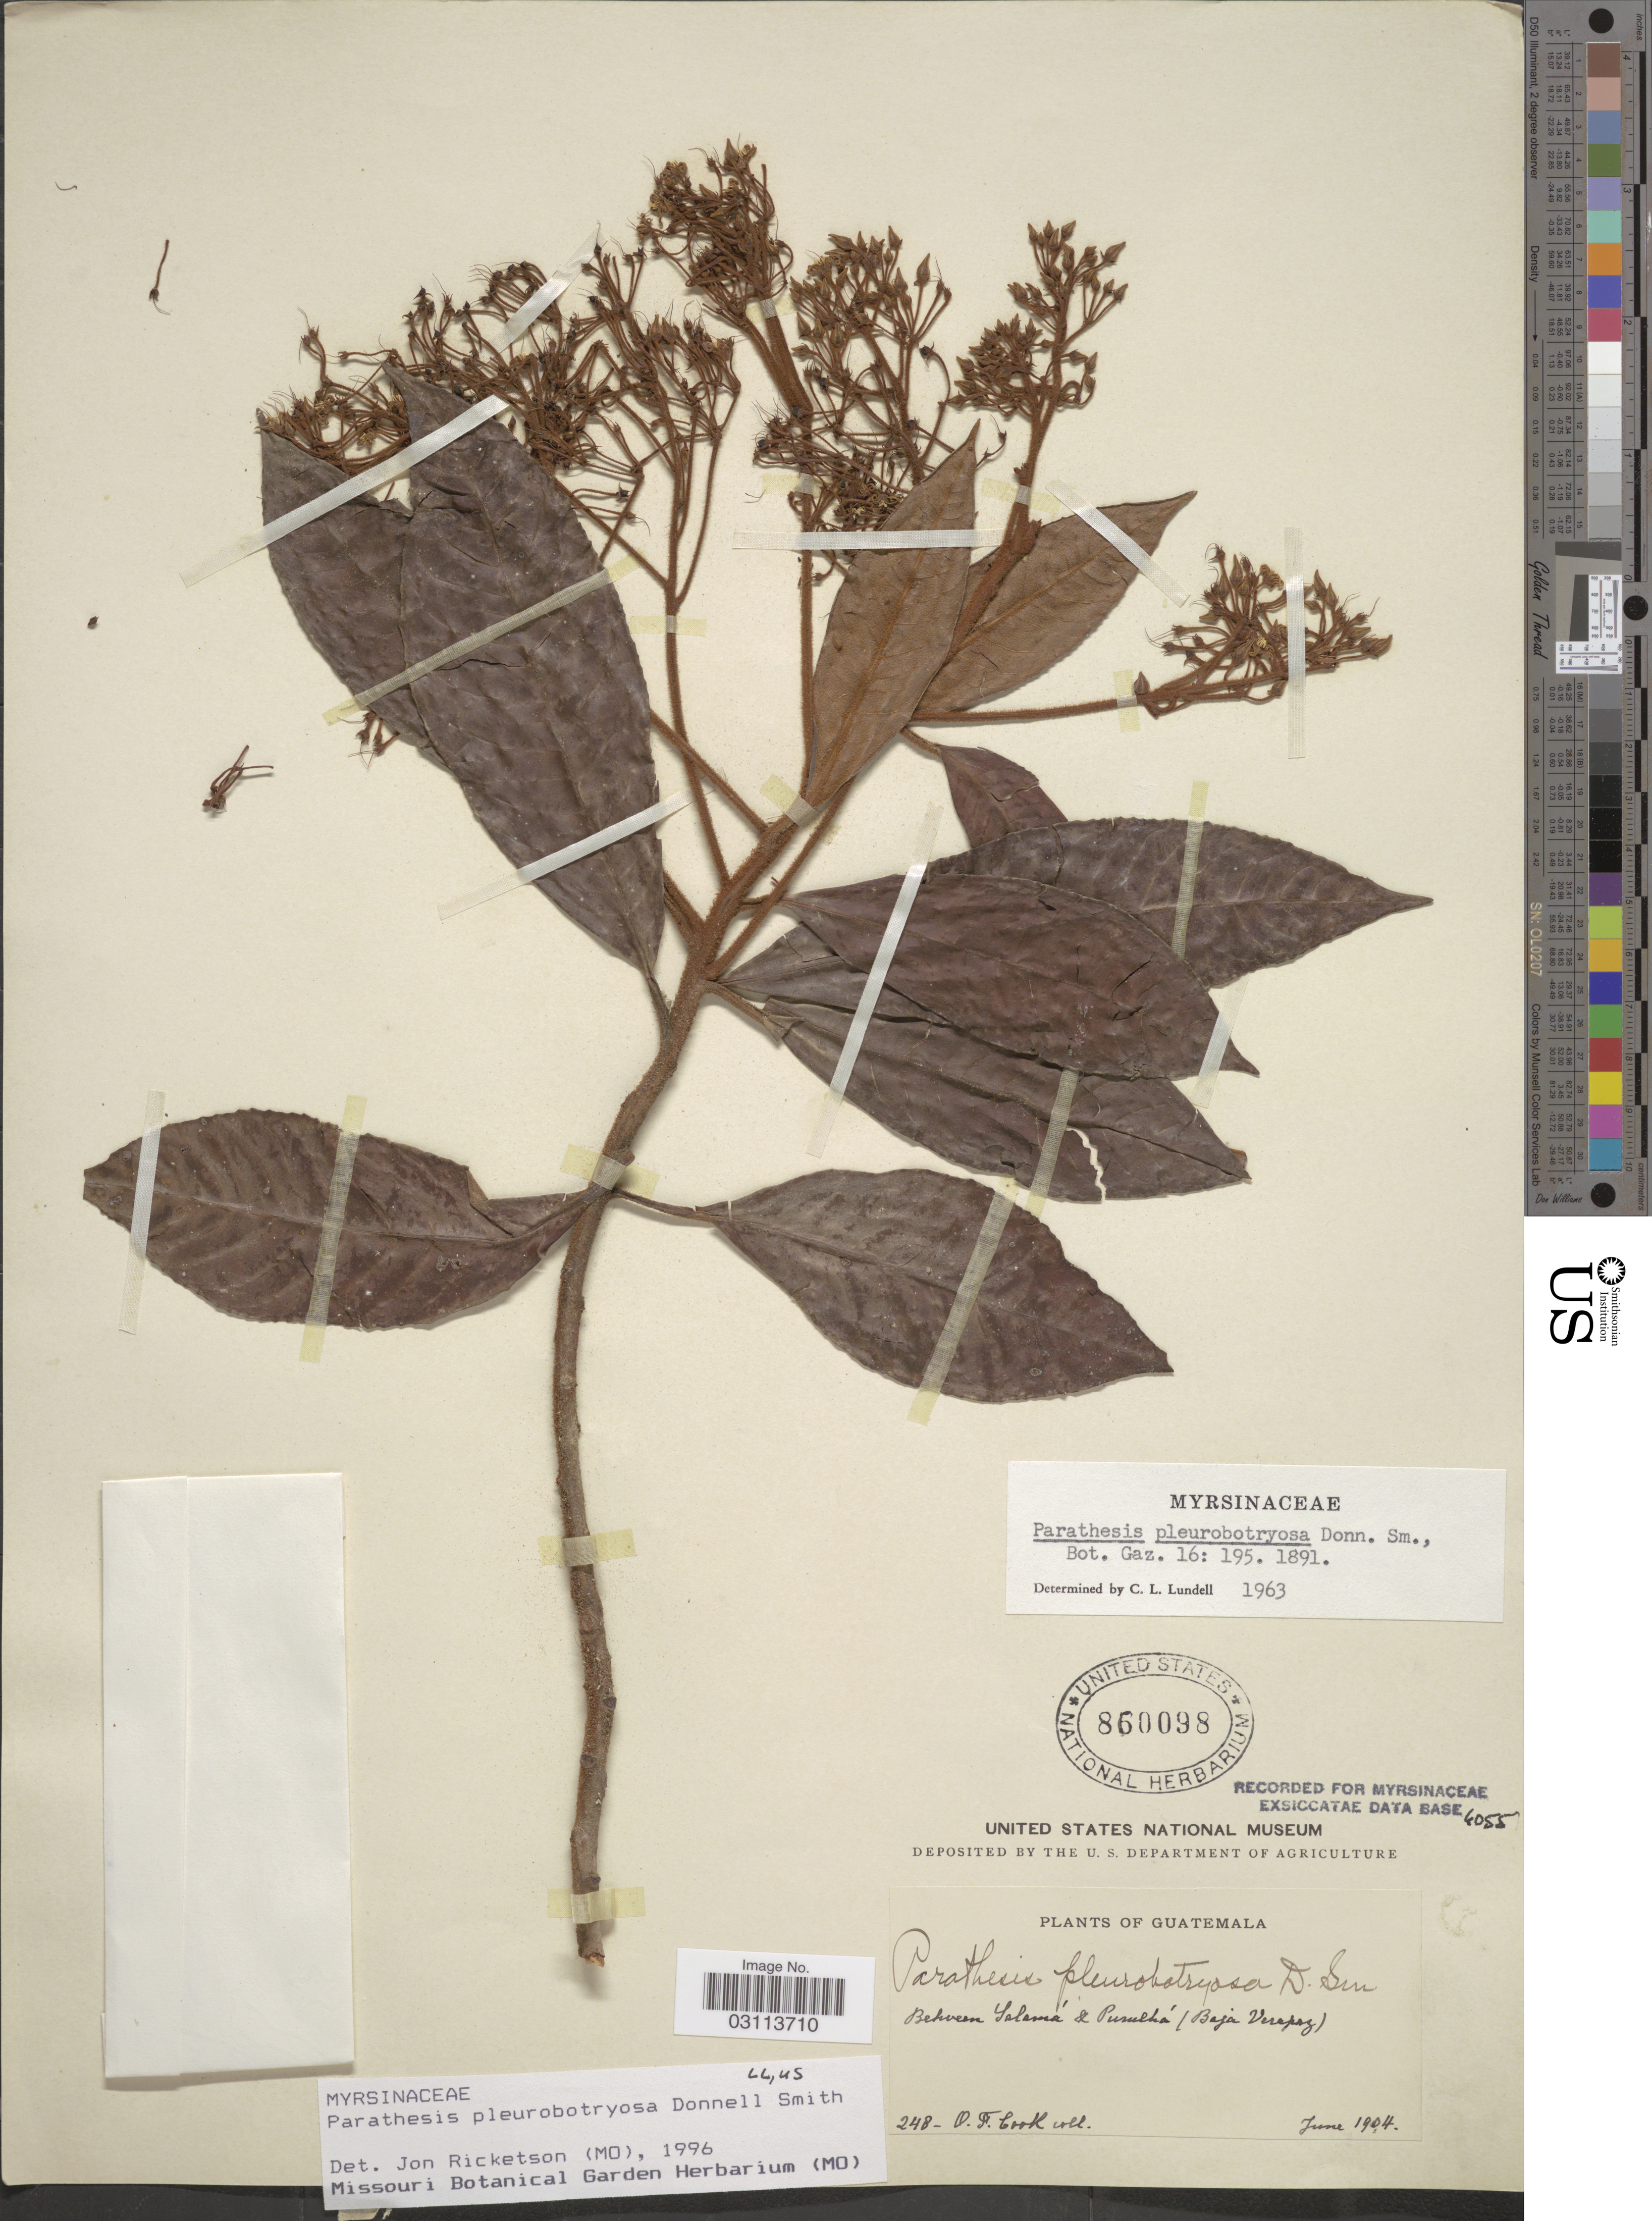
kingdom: Plantae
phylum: Tracheophyta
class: Magnoliopsida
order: Ericales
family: Primulaceae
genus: Parathesis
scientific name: Parathesis pleurobotryosa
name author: Donn. Sm.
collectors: O. F. Cook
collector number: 248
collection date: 1904-06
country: Guatemala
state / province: Baja Verapaz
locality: Between Salamá & Purulhá.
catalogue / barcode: US 860098